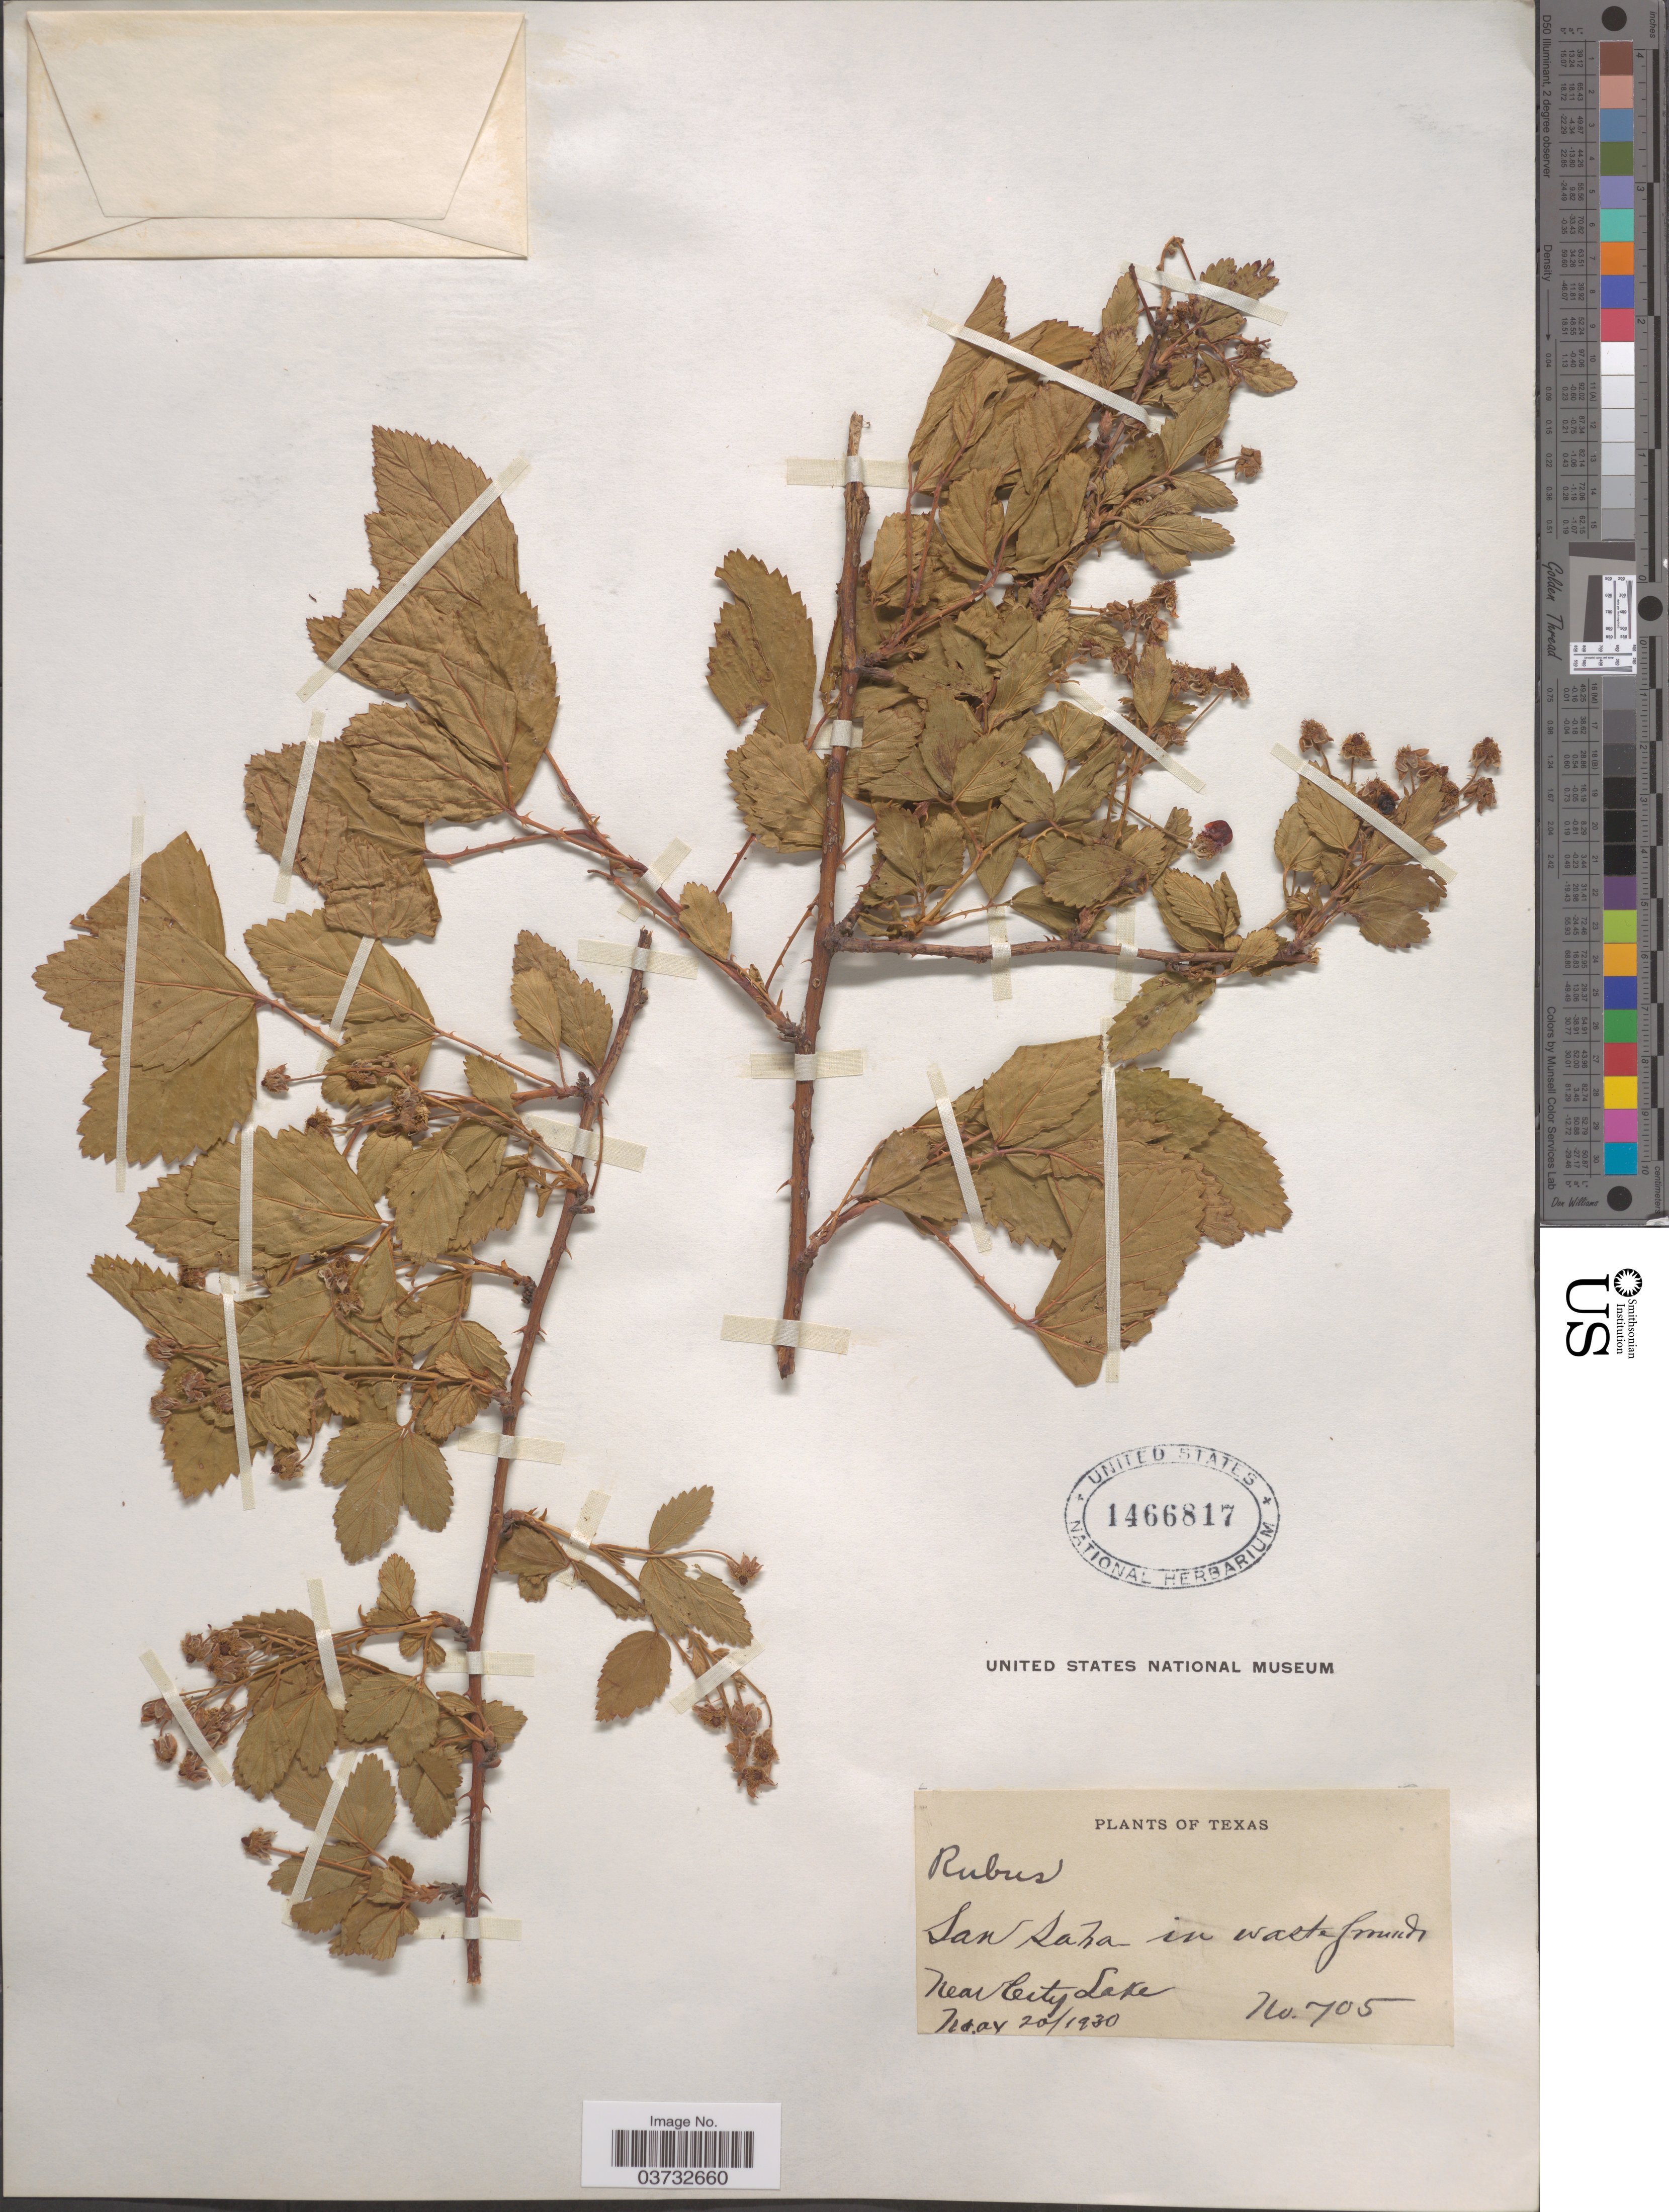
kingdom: Plantae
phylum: Tracheophyta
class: Magnoliopsida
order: Rosales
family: Rosaceae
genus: Rubus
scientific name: Rubus sp.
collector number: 705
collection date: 1930-05-20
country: United States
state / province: Texas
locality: San Saba in waste grounds near City Lake.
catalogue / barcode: US 1466817